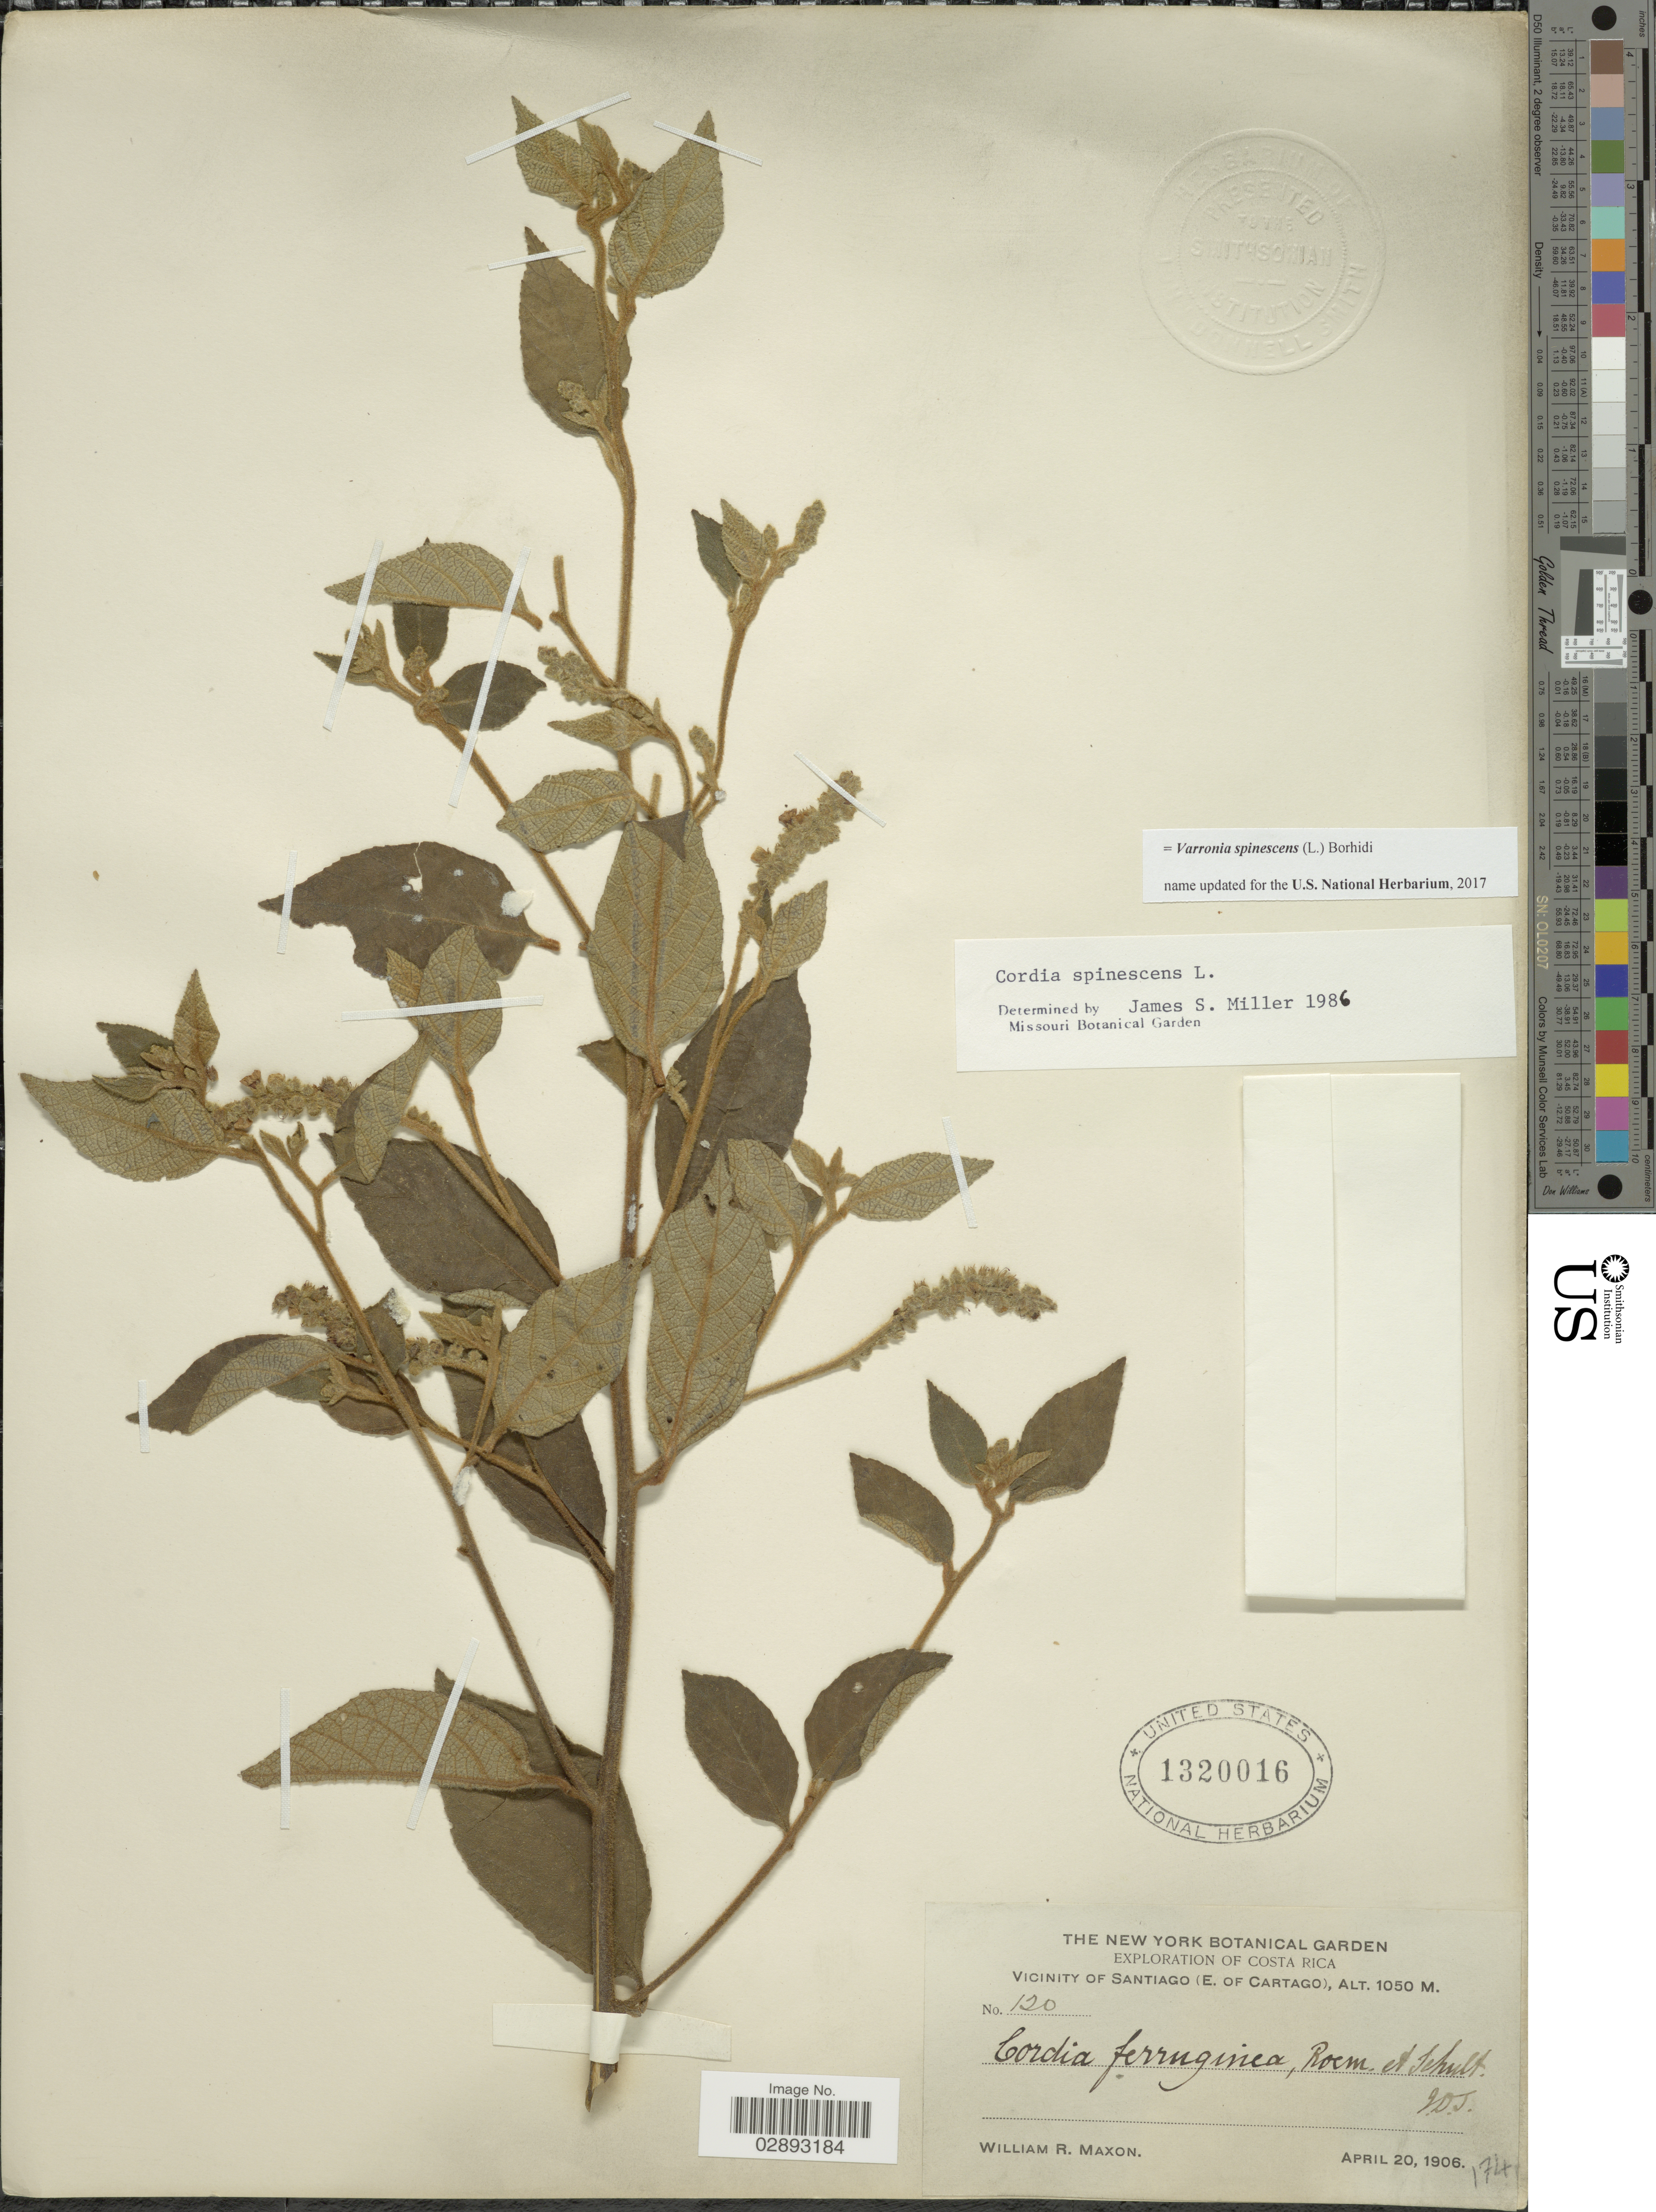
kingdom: Plantae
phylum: Tracheophyta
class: Magnoliopsida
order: Boraginales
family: Cordiaceae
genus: Varronia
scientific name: Varronia spinescens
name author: (L.) Borhidi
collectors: W. R. Maxon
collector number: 120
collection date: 1906-04-20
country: Costa Rica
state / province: Cartago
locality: Vicinity of Santiago (E. of Cartago).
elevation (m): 1050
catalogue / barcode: US 1320016